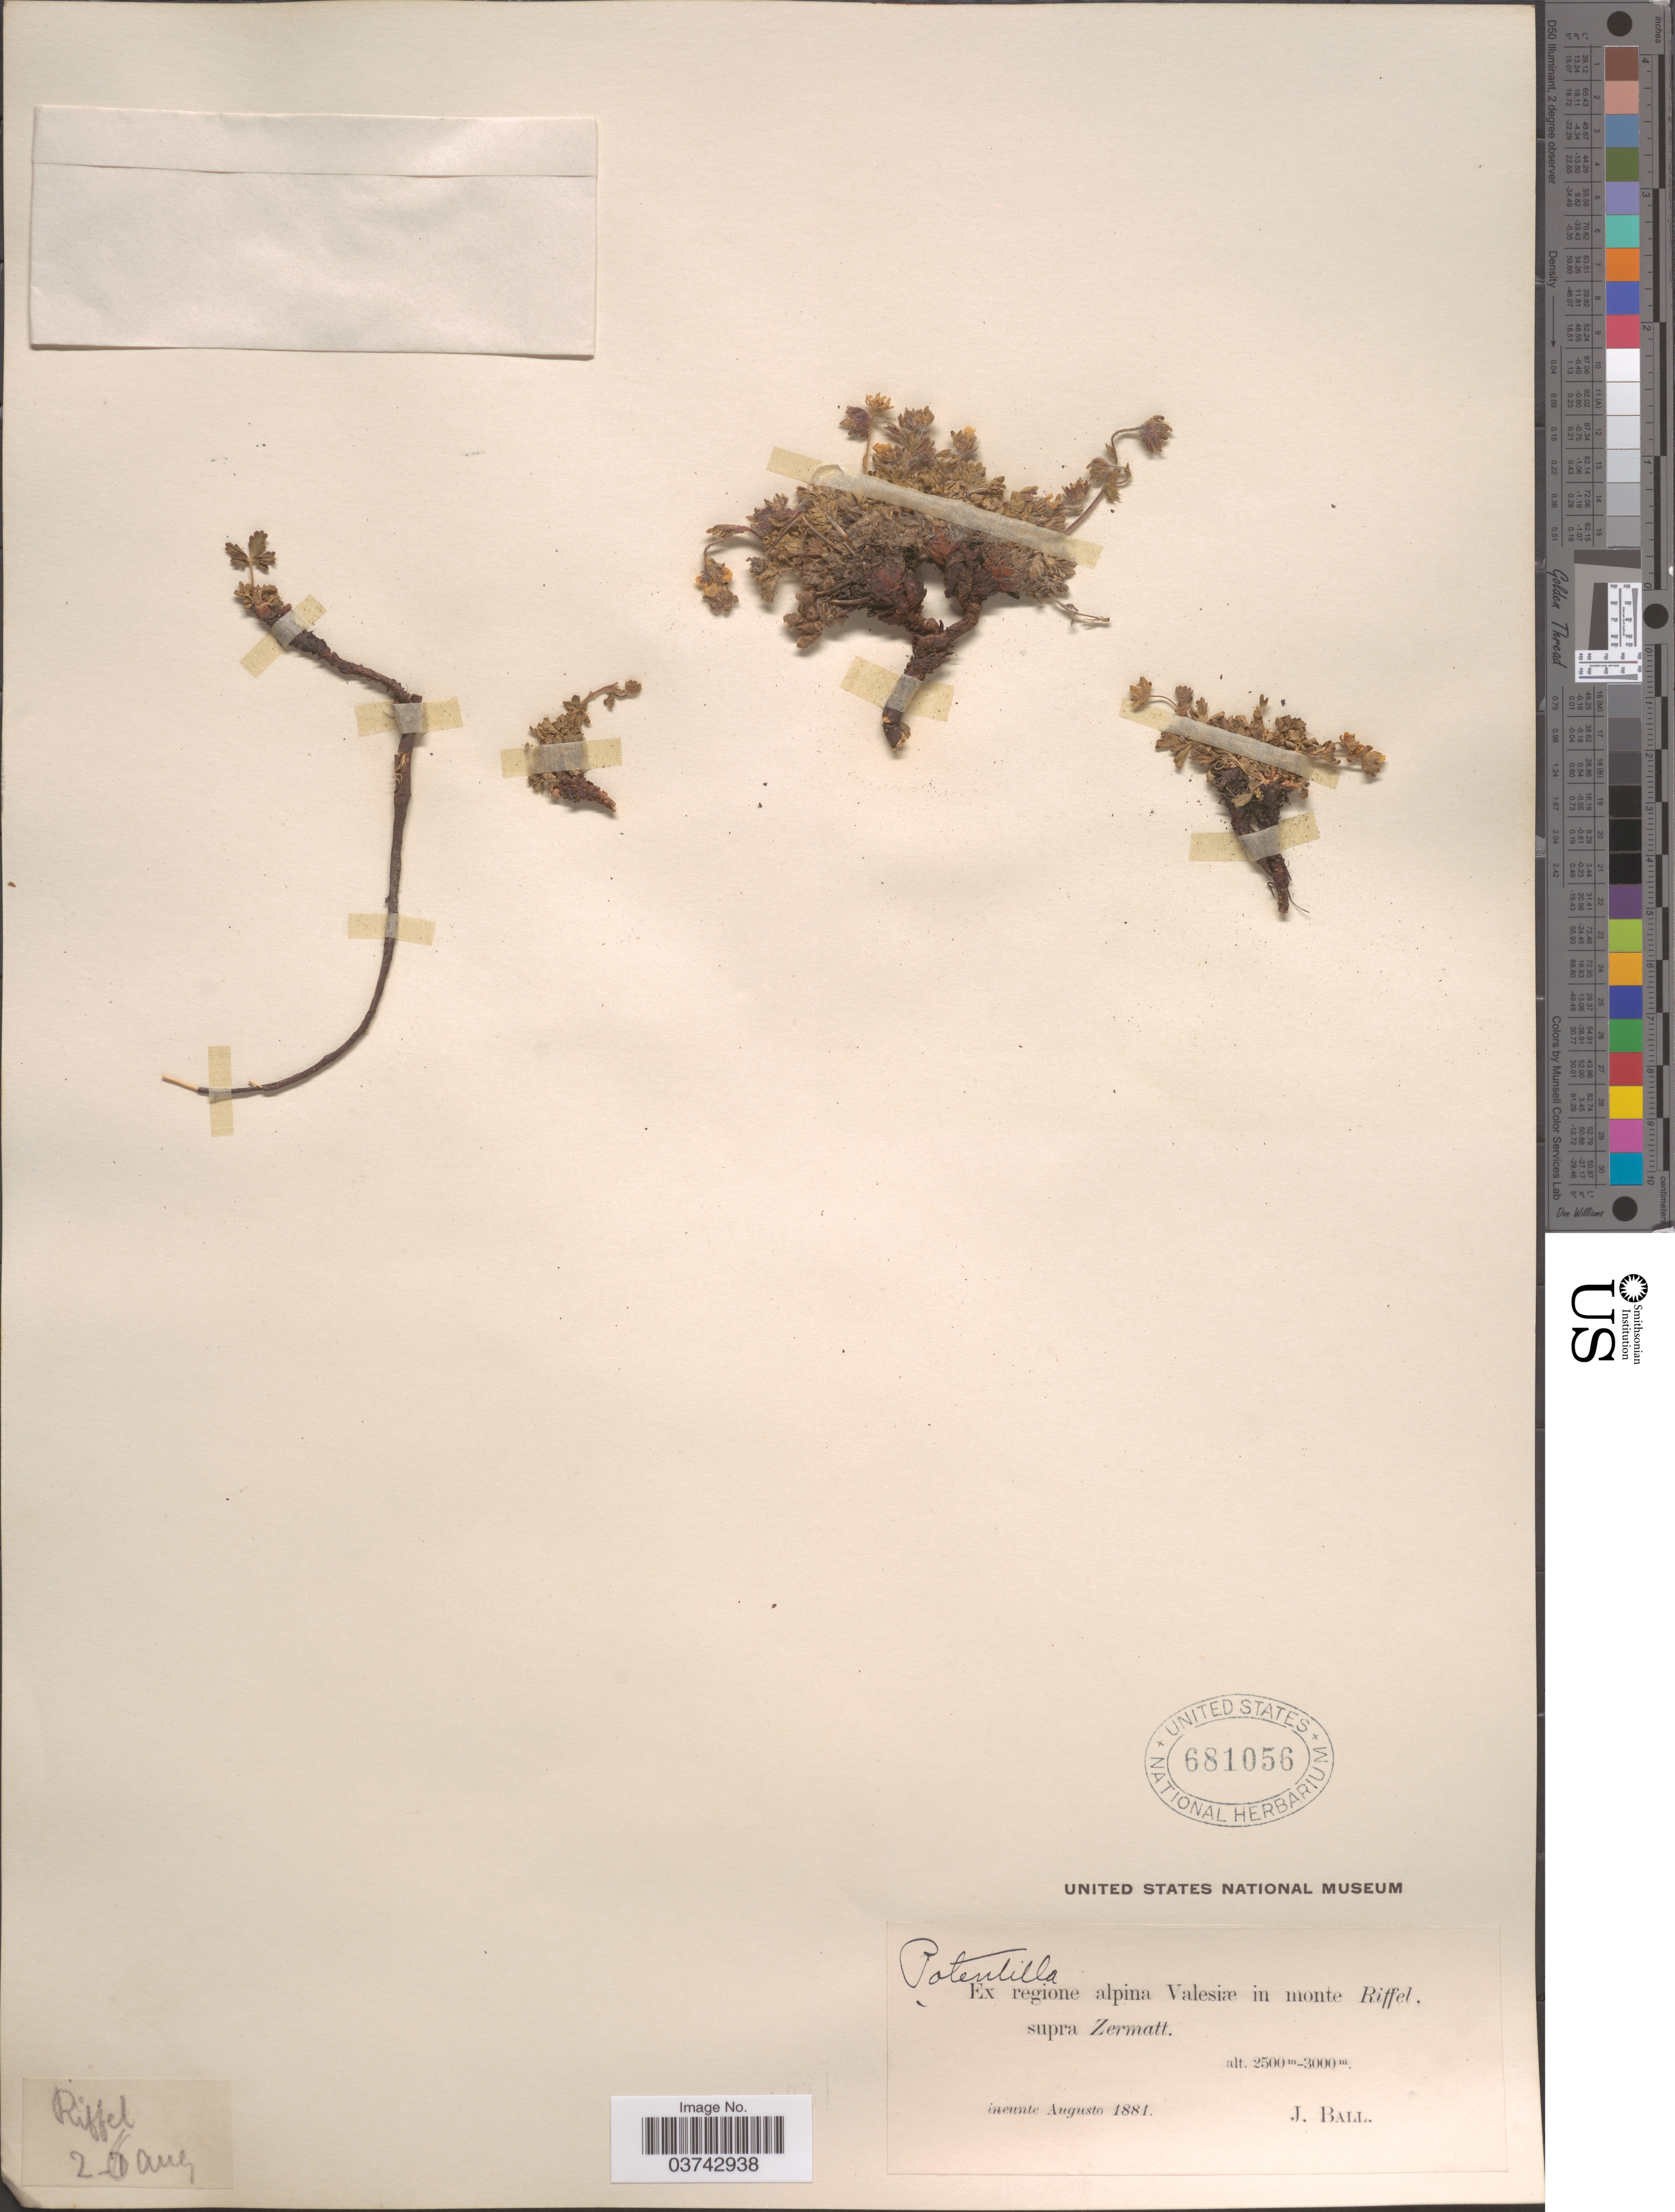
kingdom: Plantae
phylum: Tracheophyta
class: Magnoliopsida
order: Rosales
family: Rosaceae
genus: Potentilla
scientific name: Potentilla sp.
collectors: J. Ball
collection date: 1881-08-02/1881-08-06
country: Switzerland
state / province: Valais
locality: Ex regione alpina Valesiæ in monte Riffel, supra Zermatt. Riffel.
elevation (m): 2500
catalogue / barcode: US 681056